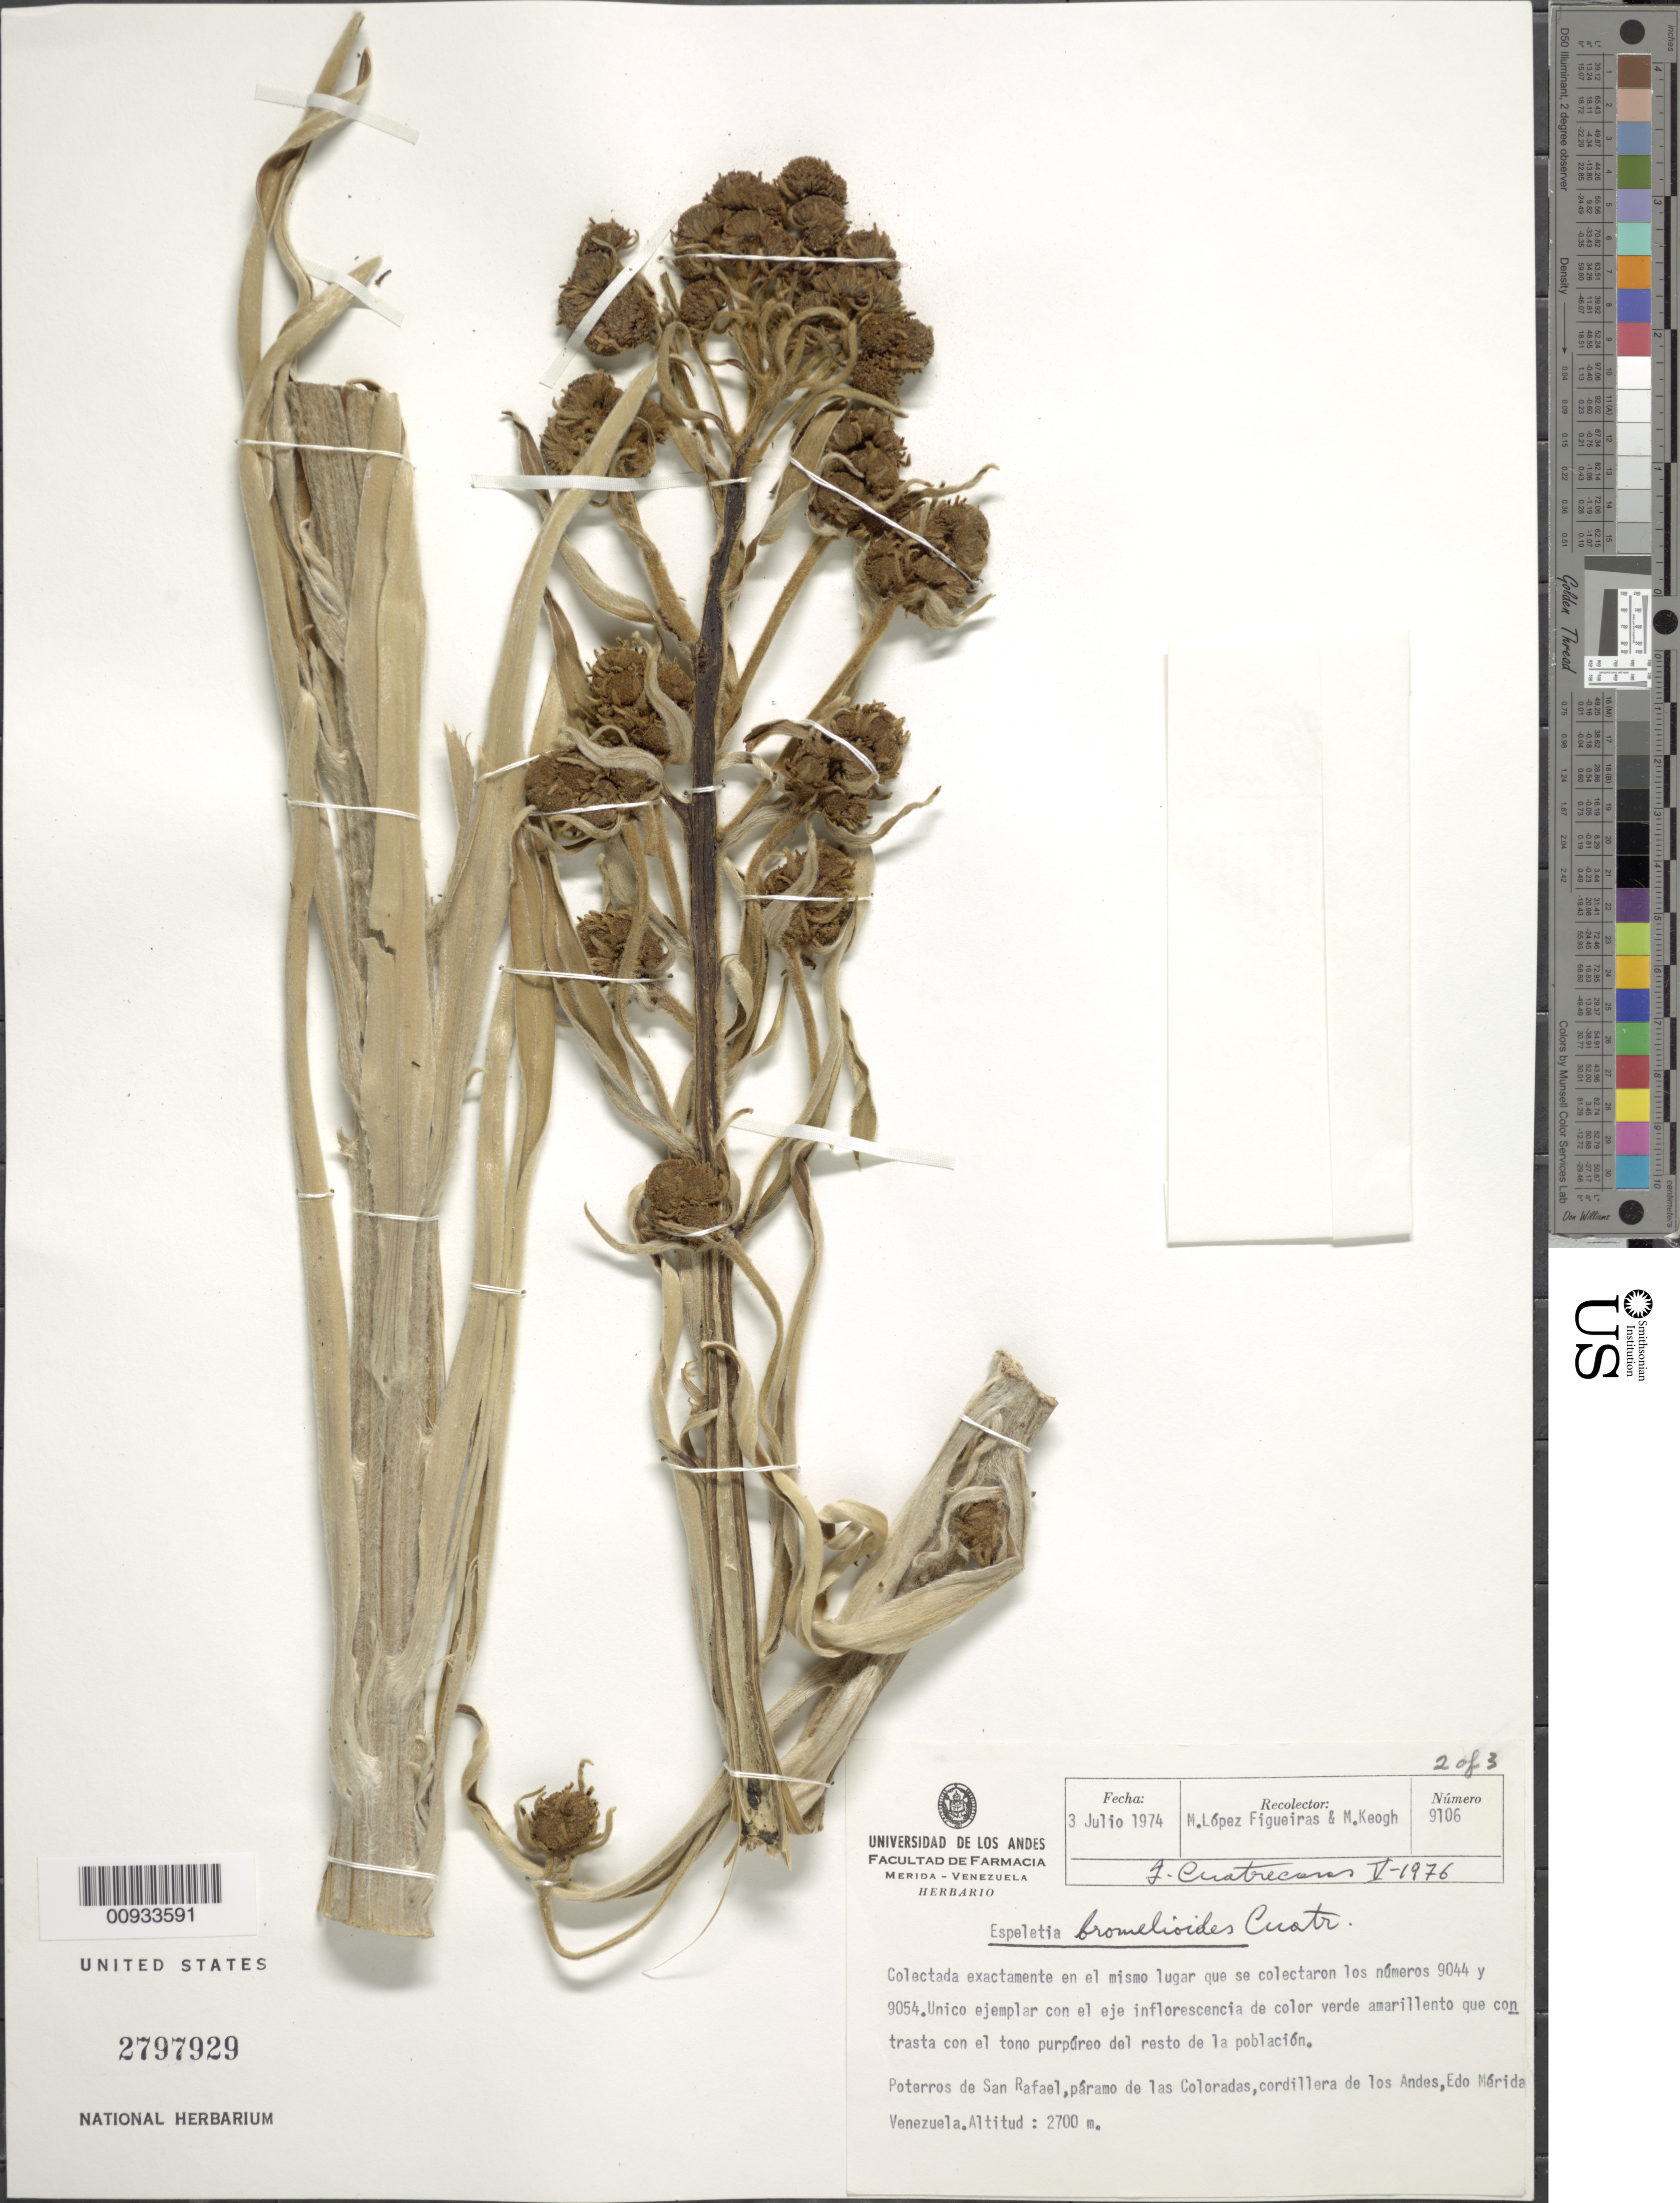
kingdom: Plantae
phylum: Tracheophyta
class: Magnoliopsida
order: Asterales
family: Asteraceae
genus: Ruilopezia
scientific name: Ruilopezia bromelioides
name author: (Cuatrec.) Cuatrec.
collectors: M. López Figueiras & M. Keogh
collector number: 9106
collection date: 1974-07-03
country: Venezuela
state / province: Mérida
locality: Potreros de San Rafael, paramo de las Coloradas, Cordillera de los Andes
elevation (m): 2700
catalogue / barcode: US 2797929